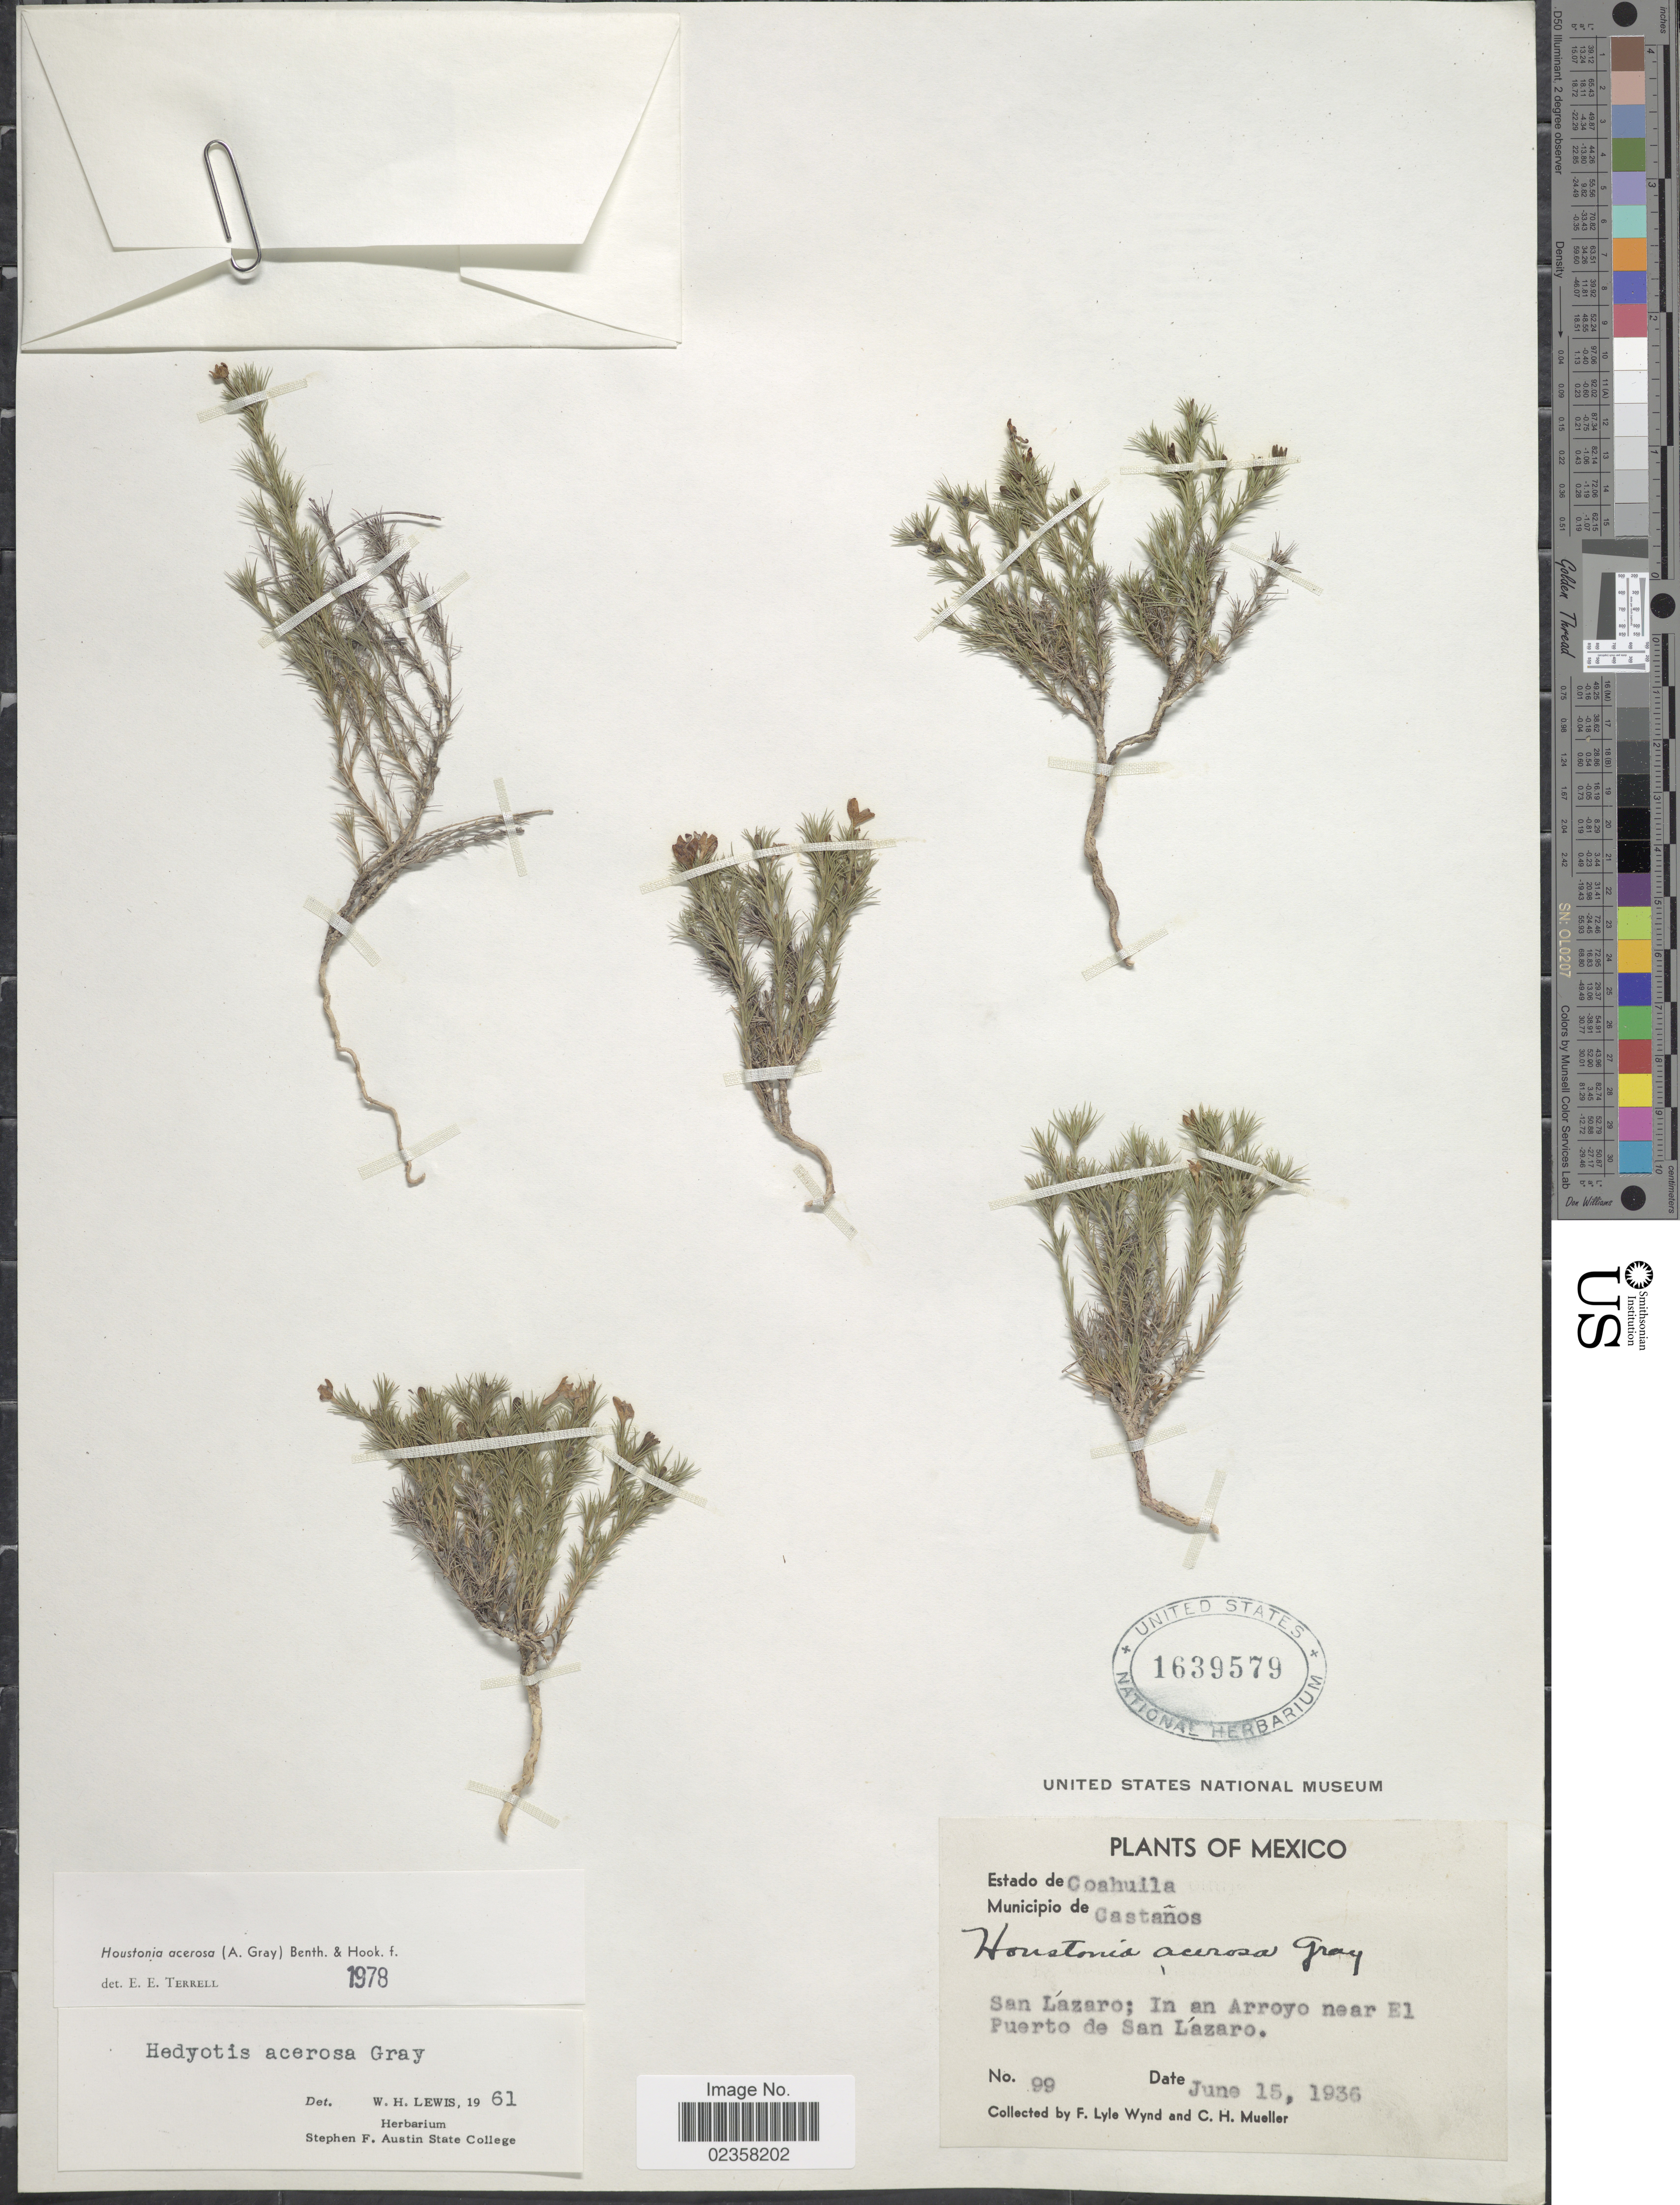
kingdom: Plantae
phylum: Tracheophyta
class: Magnoliopsida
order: Gentianales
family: Rubiaceae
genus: Houstonia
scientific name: Houstonia acerosa var. acerosa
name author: (A. Gray) Benth. & Hook. f.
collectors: F. L. Wynd & C. H. Mueller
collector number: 99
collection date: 1936-06-15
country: Mexico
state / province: Coahuila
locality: Municipio de Castanos, San Lazaro; in an arroyo near El Puerto de San Lazaro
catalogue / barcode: US 1639579